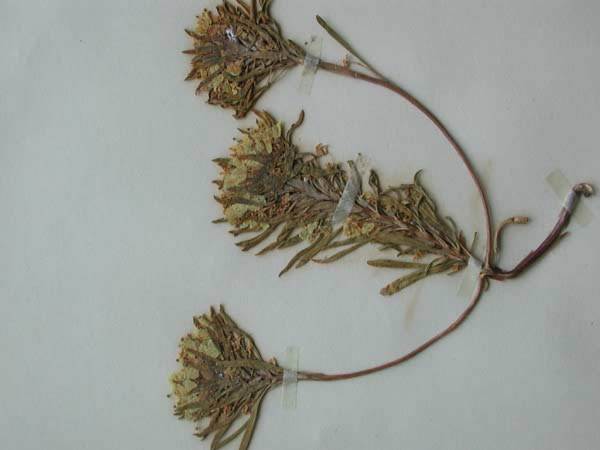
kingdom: Plantae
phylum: Tracheophyta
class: Magnoliopsida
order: Myrtales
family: Onagraceae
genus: Neoholmgrenia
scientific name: Neoholmgrenia hilgardii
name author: (Greene) W.L. Wagner & Hoch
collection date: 2004-08-05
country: United States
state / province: Washington